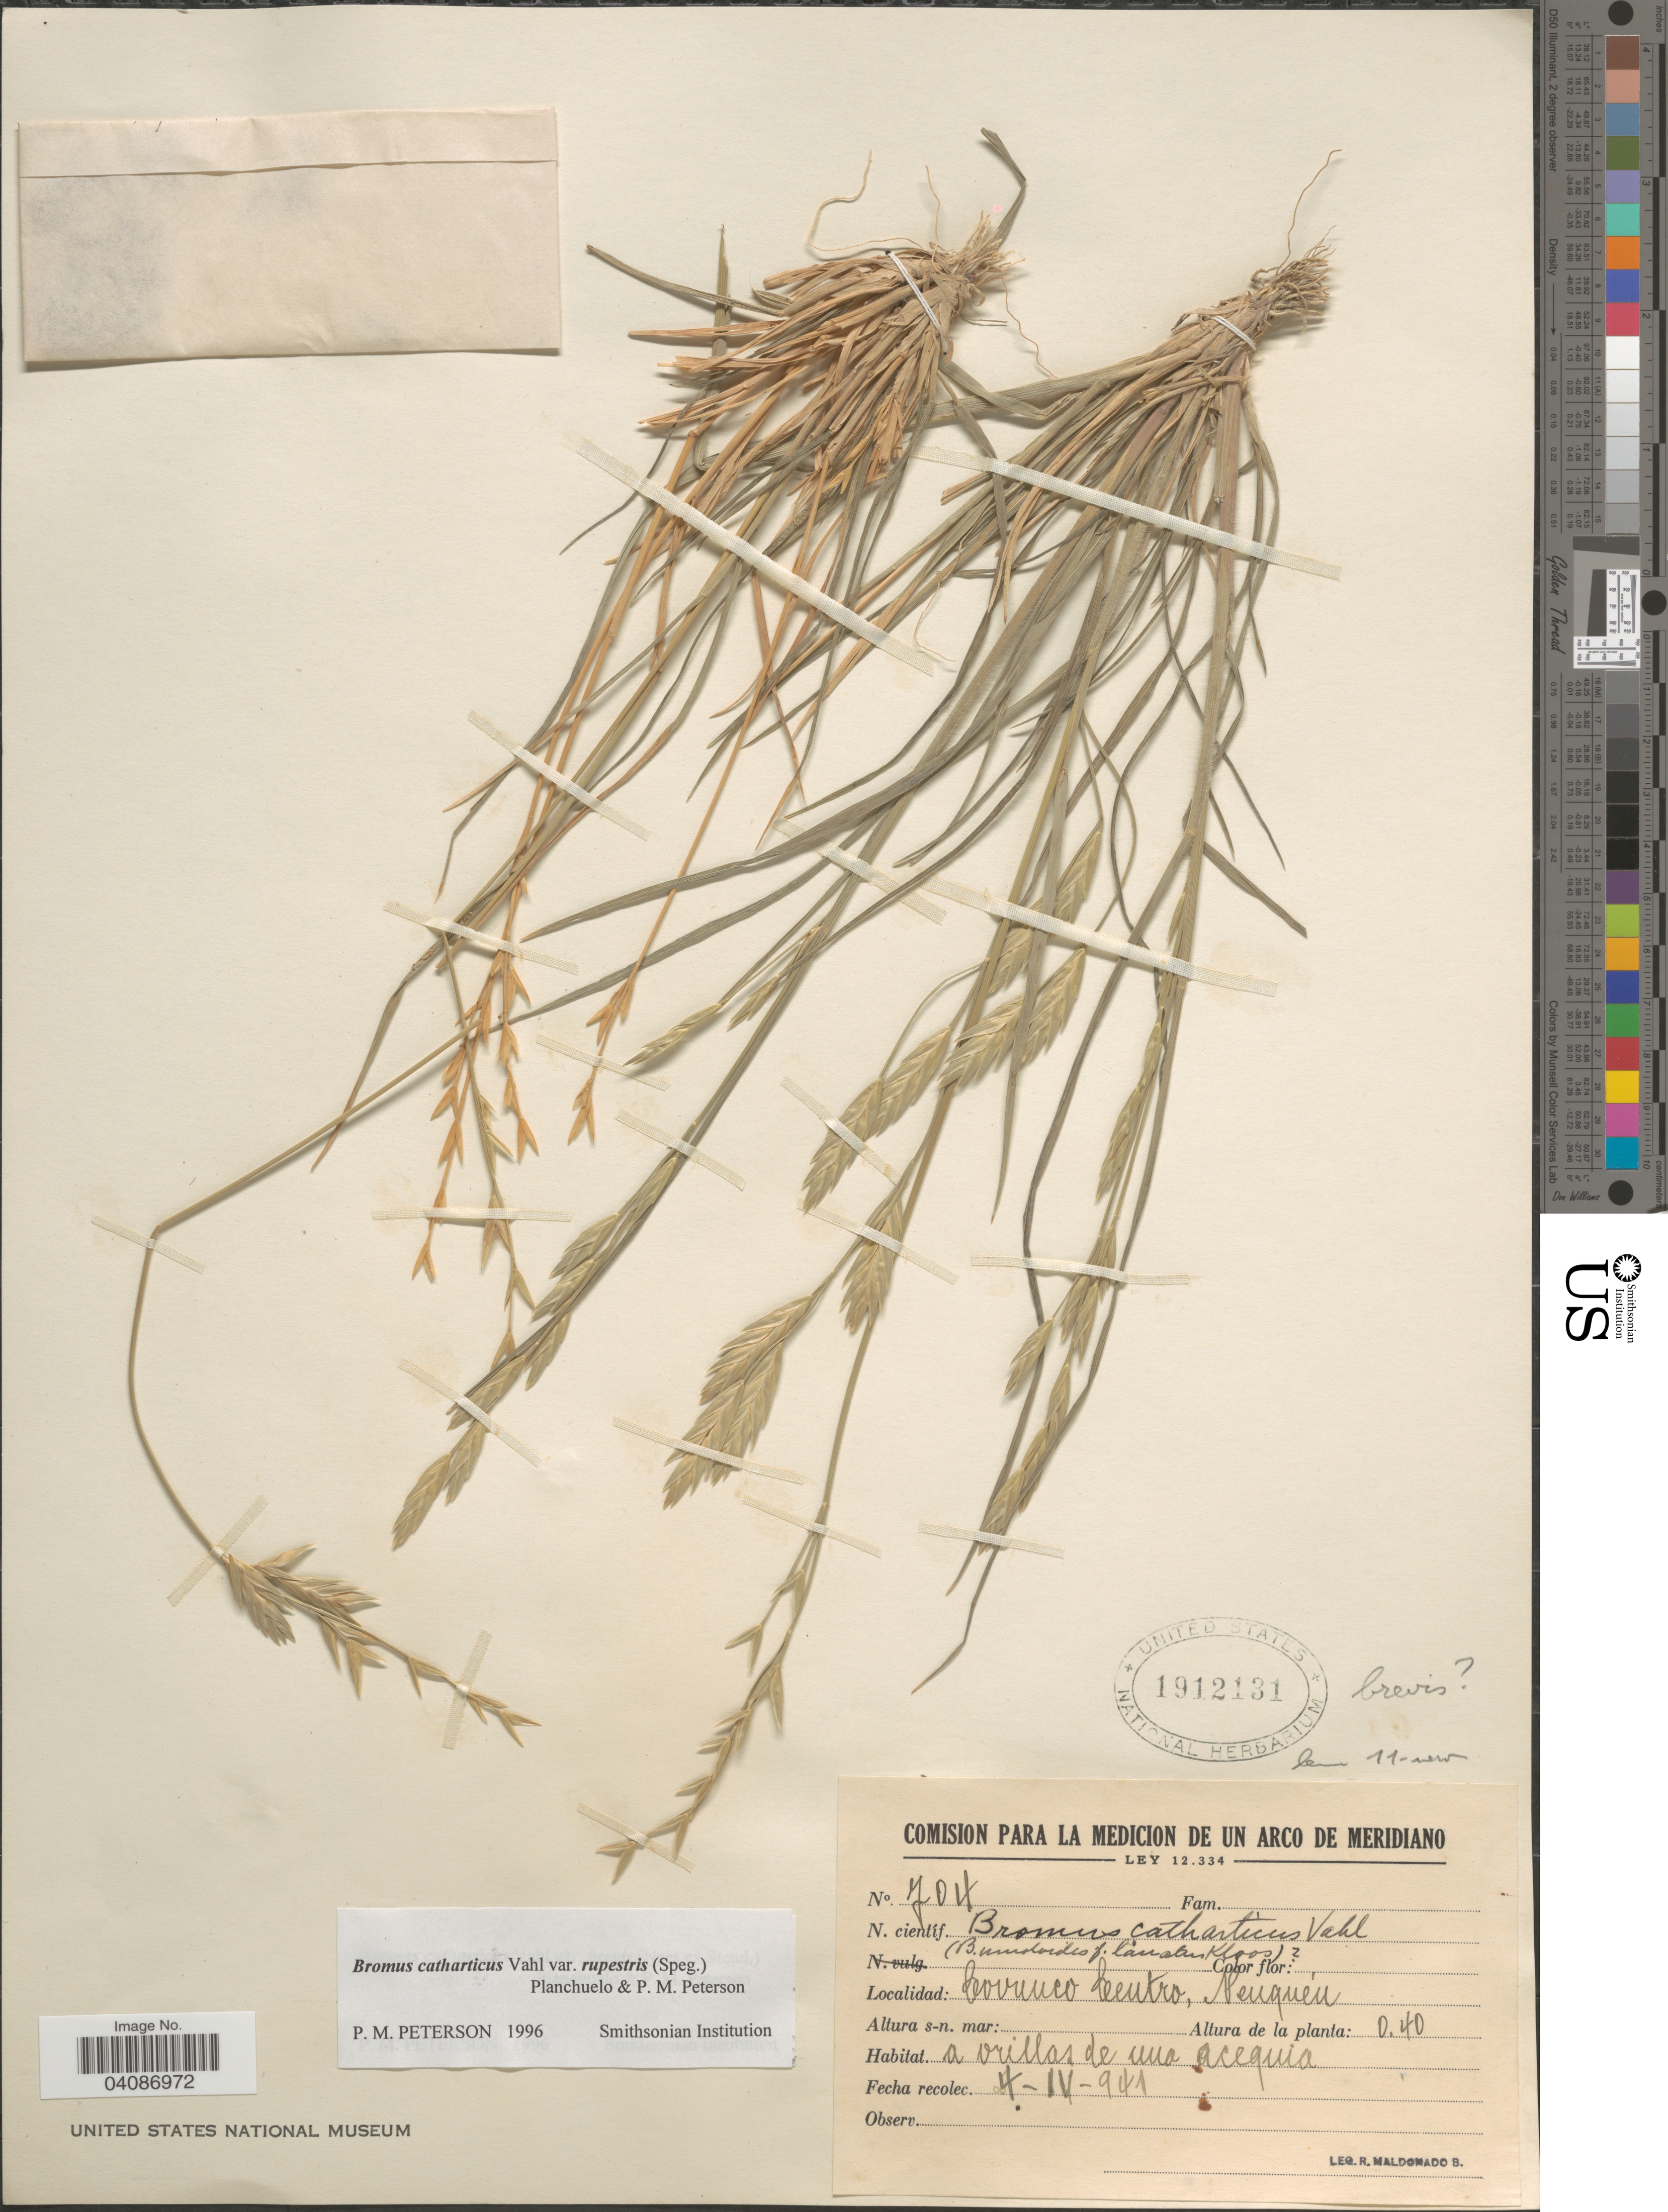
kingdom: Plantae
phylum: Tracheophyta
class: Liliopsida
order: Poales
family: Poaceae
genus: Bromus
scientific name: Bromus catharticus var. rupestris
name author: Planchuelo & P.M. Peterson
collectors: R. Maldonado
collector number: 704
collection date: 1941-04-04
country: Argentina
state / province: Neuquen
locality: Covunco Centro.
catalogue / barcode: US 1912131